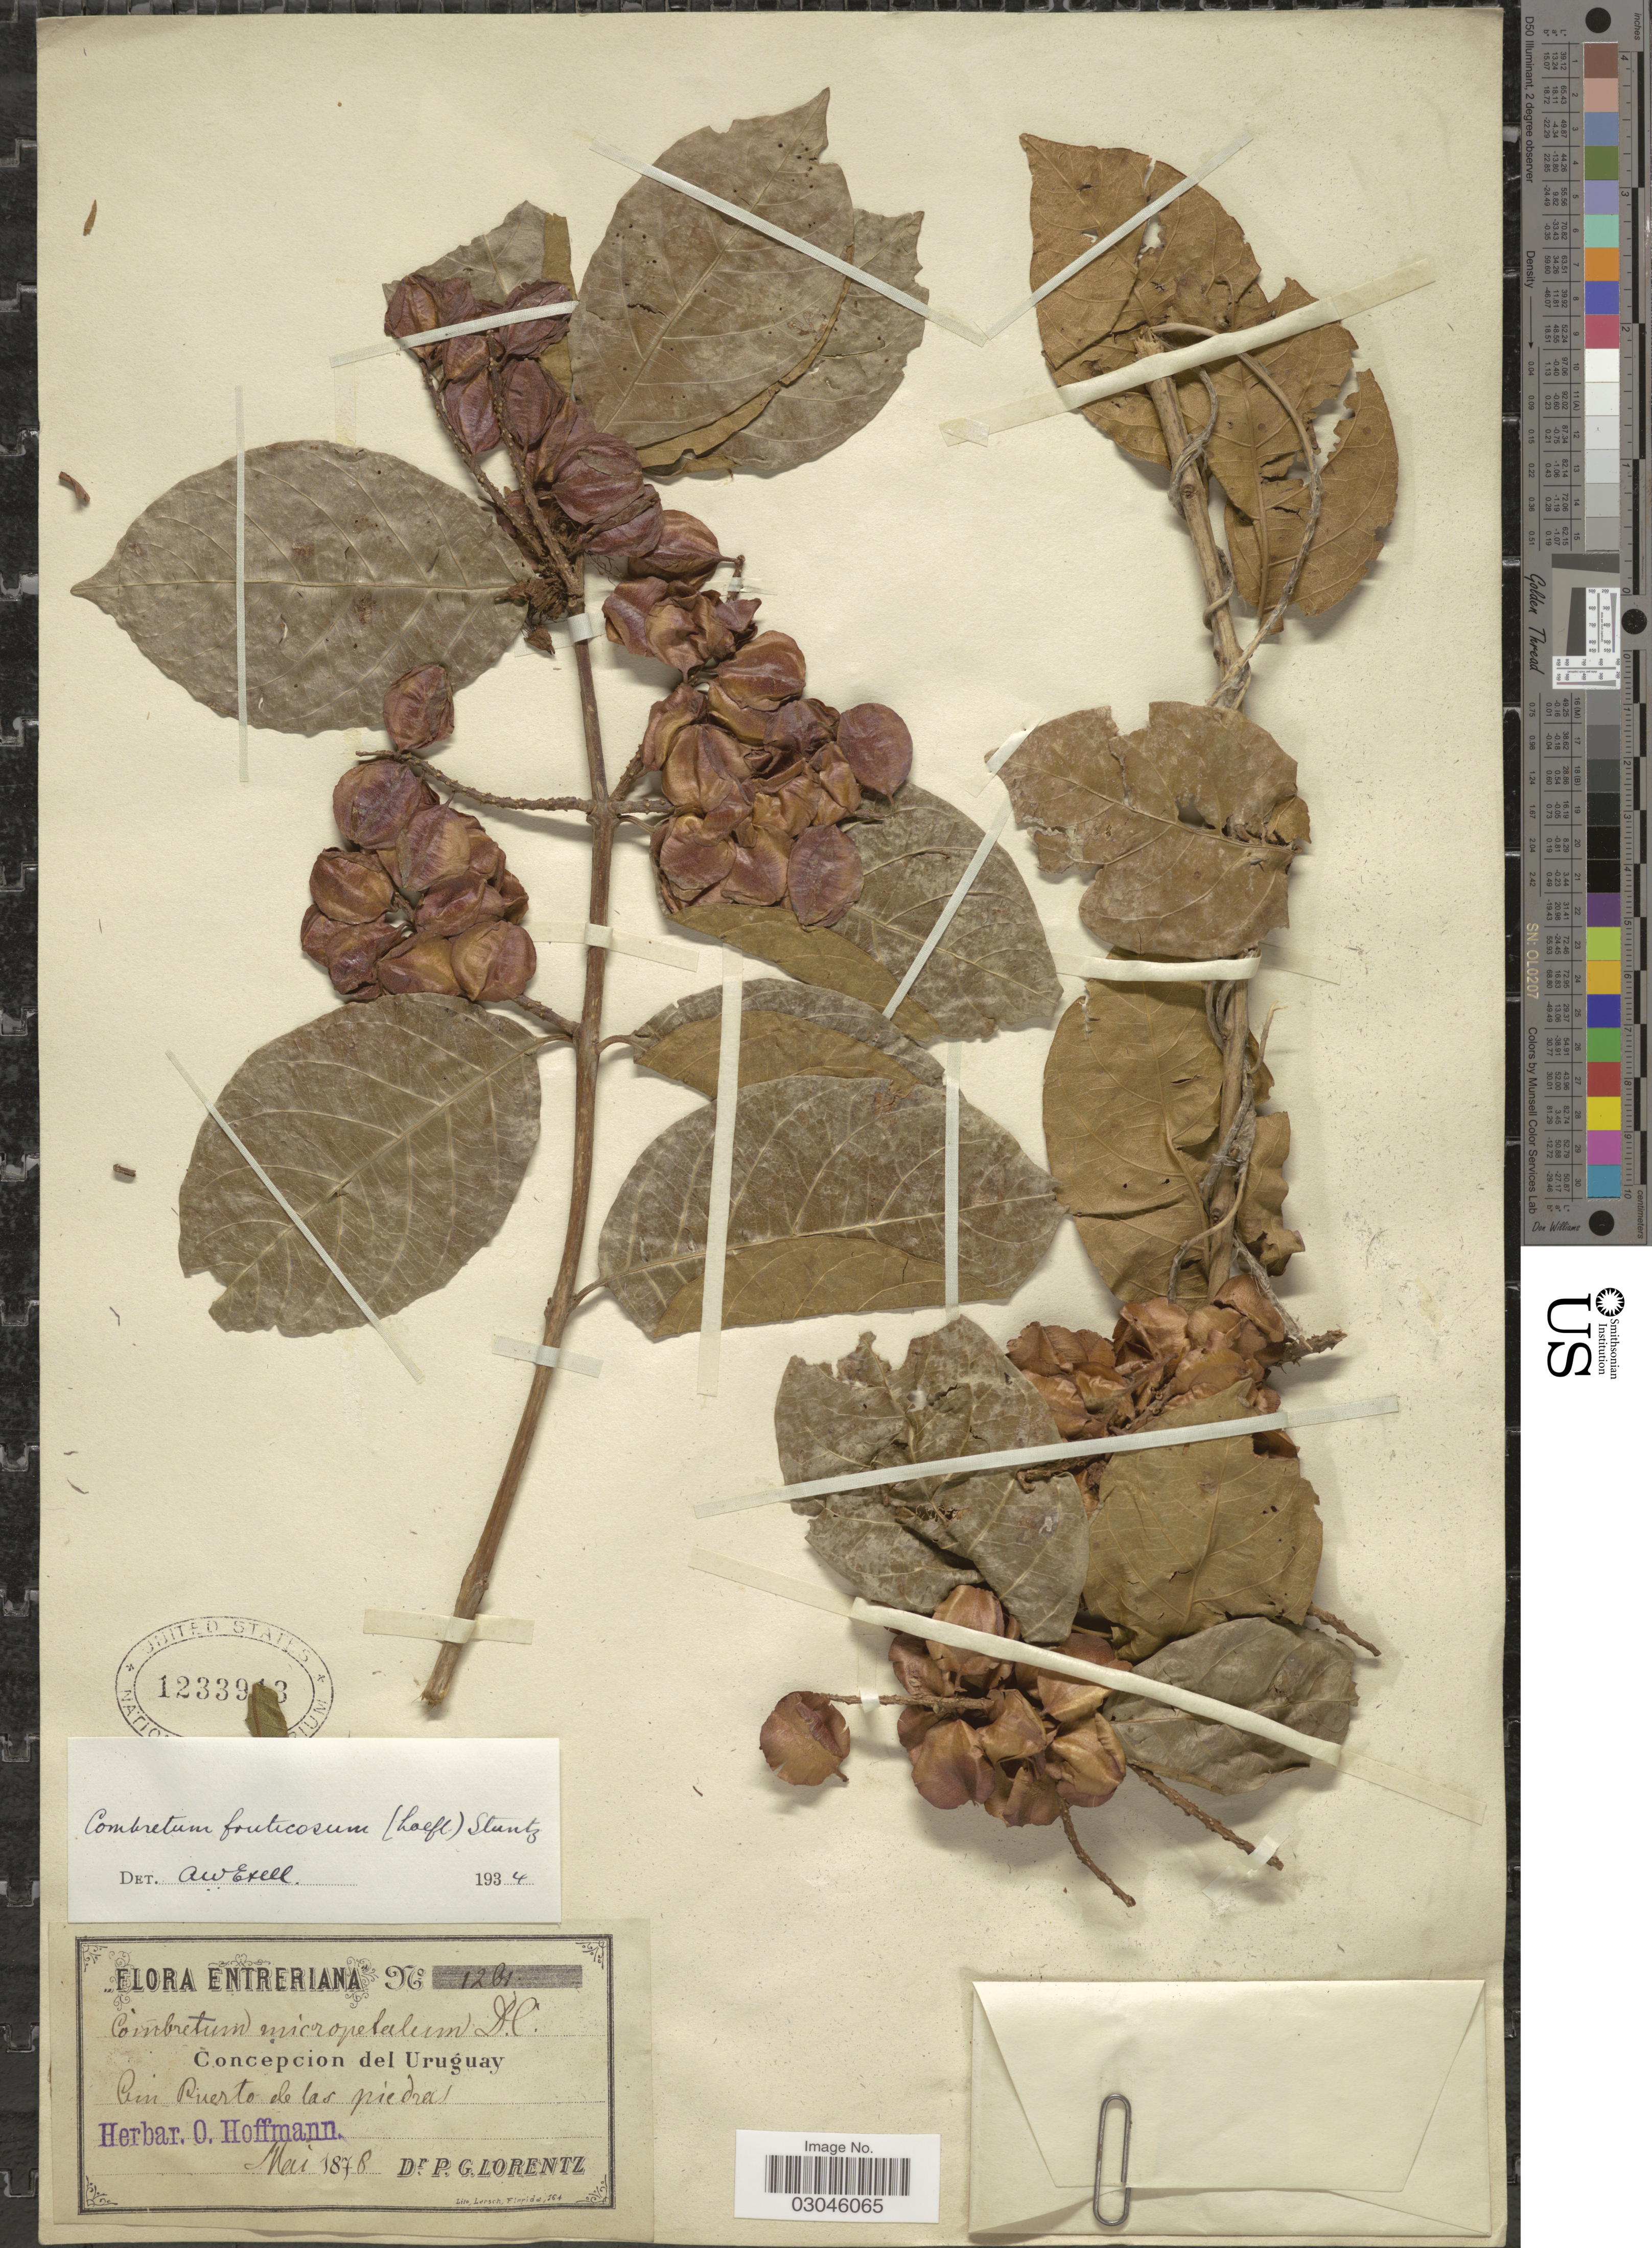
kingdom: Plantae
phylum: Tracheophyta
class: Magnoliopsida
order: Myrtales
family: Combretaceae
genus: Combretum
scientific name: Combretum fruticosum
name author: (Loefl.) Stuntz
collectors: P. G. Lorentz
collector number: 12b1*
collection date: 1878-05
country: Paraguay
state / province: Concepcion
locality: Am Puerto de las piedras. Entreriana [unsure placement].